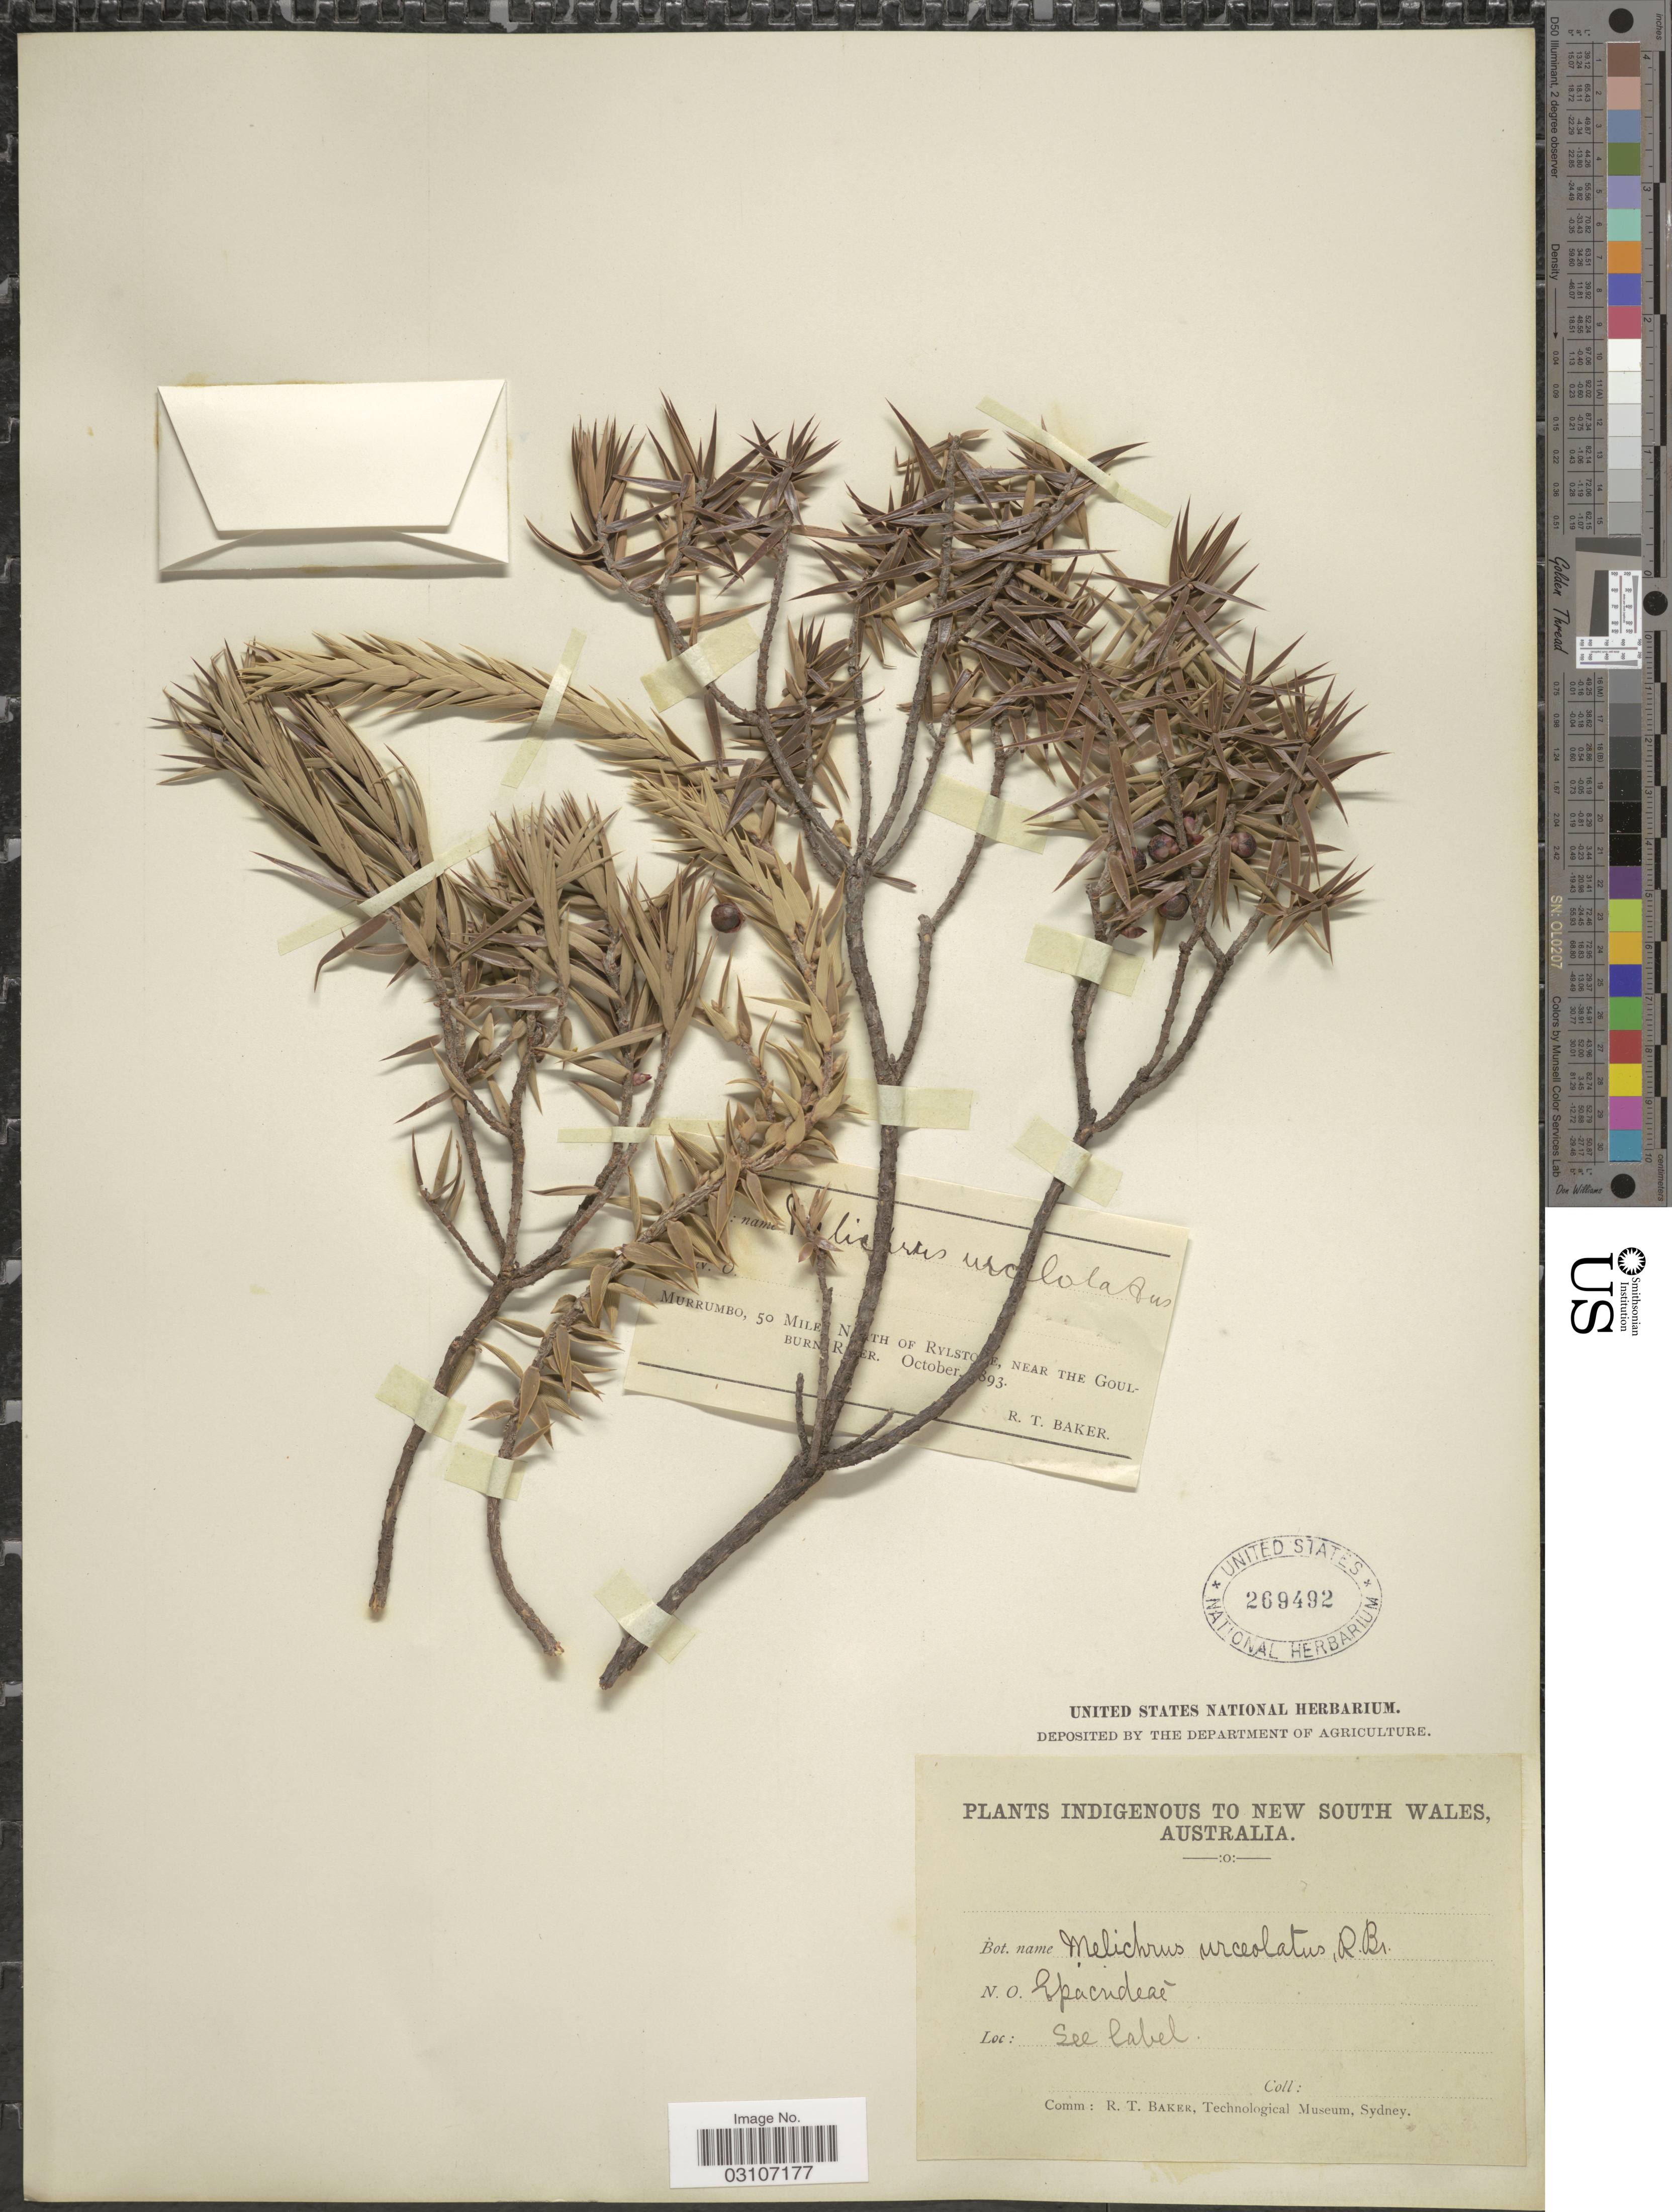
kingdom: Plantae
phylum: Tracheophyta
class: Magnoliopsida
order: Ericales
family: Ericaceae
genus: Melichrus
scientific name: Melichrus urceolatus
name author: R. Br.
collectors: R. T. Baker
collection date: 1893-10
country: Australia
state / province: New South Wales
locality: Murrumbo, 50 miles North of Rylstone, near the Goulburn River.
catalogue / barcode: US 269492